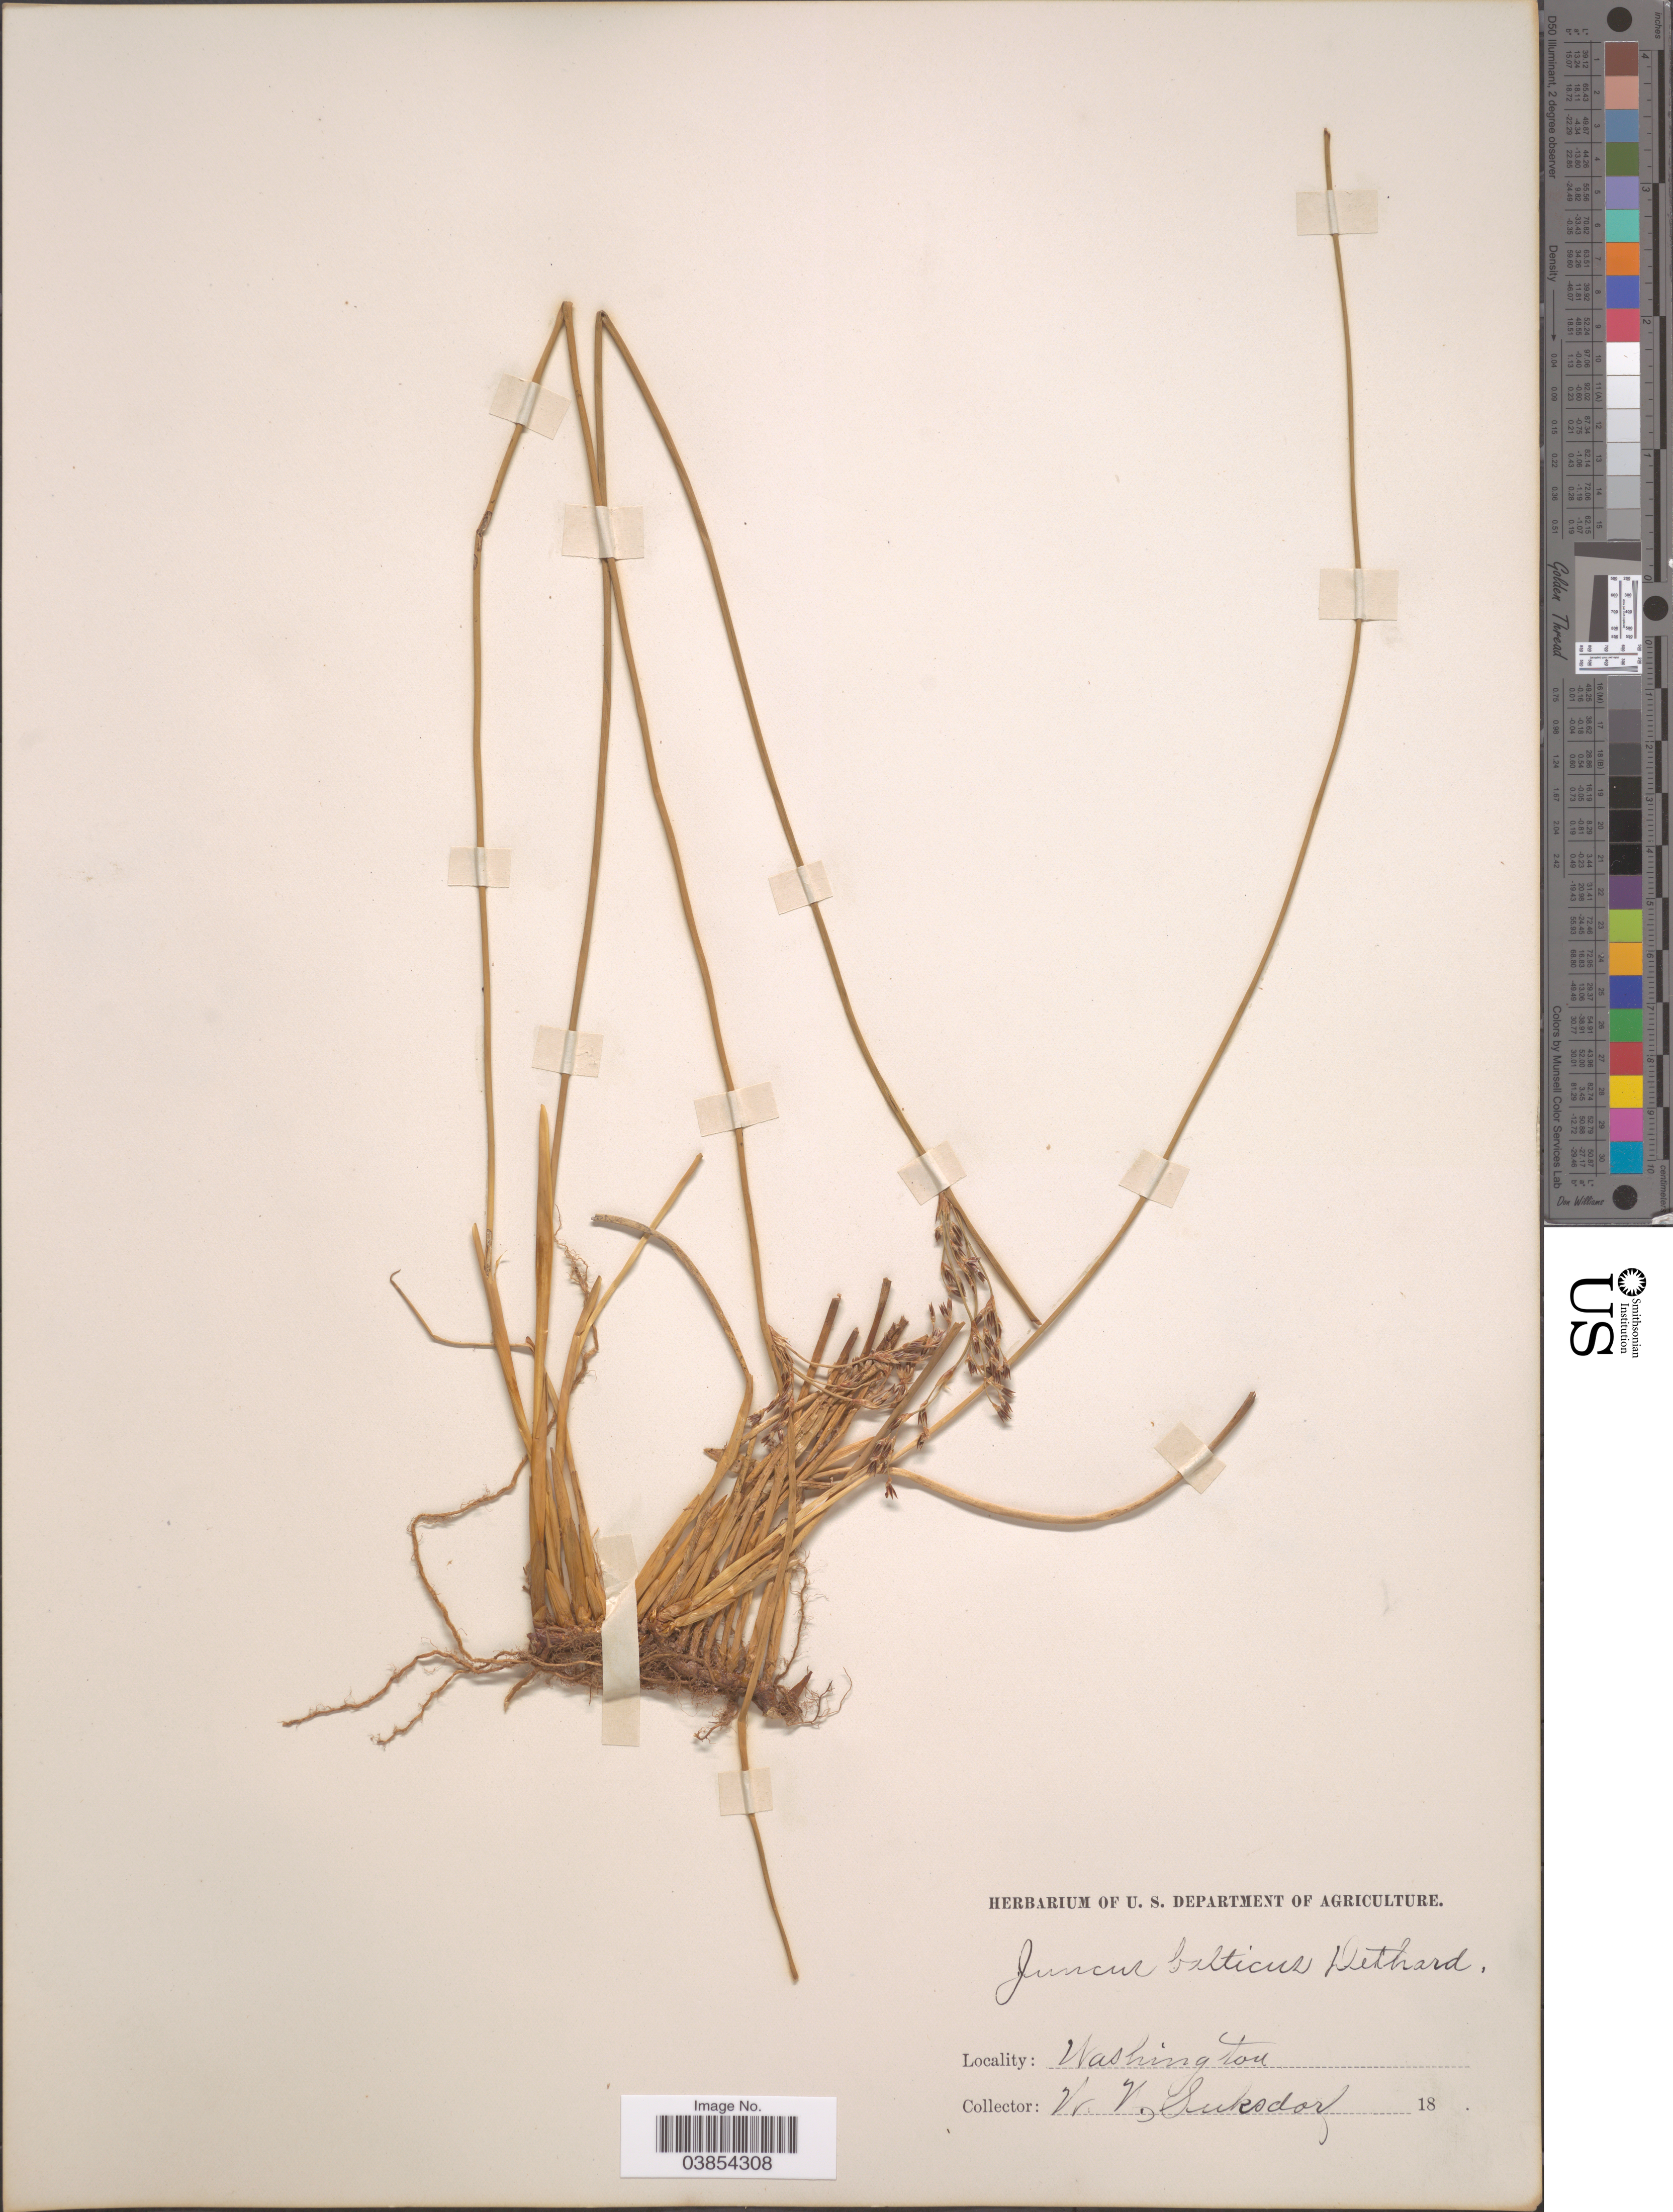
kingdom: Plantae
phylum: Tracheophyta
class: Liliopsida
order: Poales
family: Juncaceae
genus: Juncus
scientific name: Juncus lesueurii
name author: Bol.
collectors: W. N. Suksdorf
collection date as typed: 18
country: United States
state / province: Washington